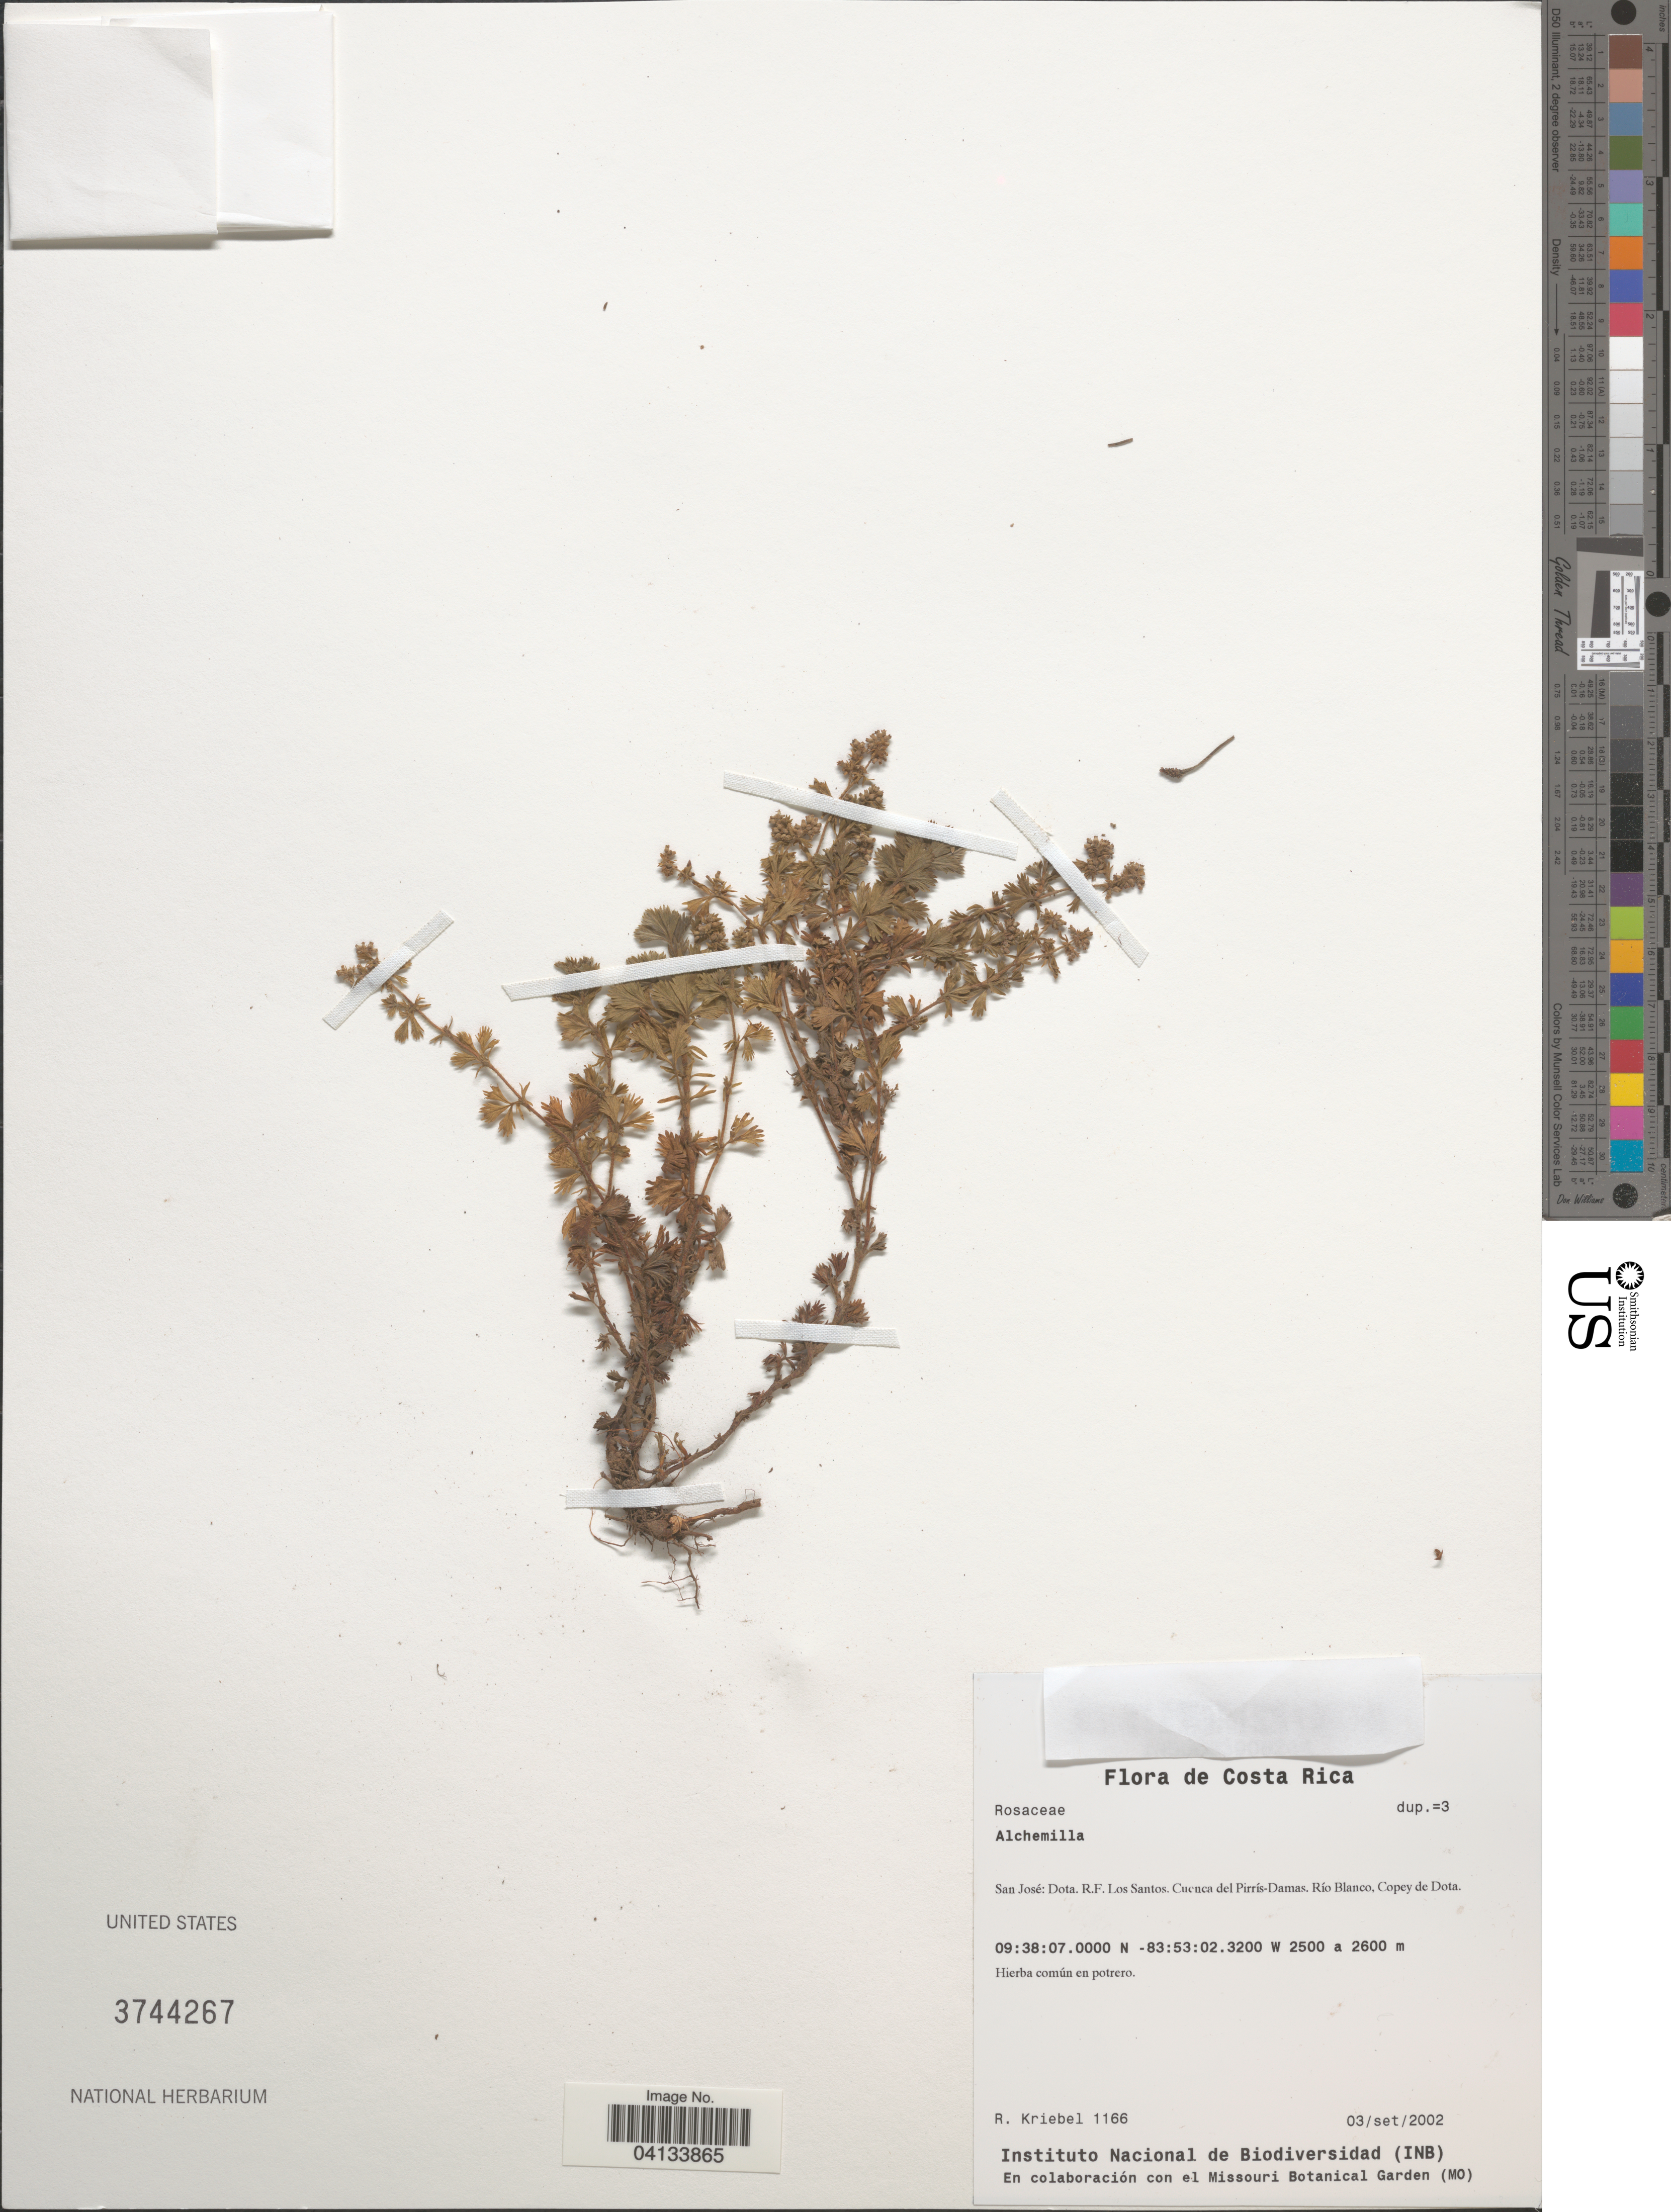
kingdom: Plantae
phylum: Tracheophyta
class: Magnoliopsida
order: Rosales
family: Rosaceae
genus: Alchemilla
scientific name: Alchemilla sp.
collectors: R. Kriebel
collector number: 1166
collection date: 2002-09-03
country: Costa Rica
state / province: San José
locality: Dota. R.F. Los Santos. Cuenca del Pirrís-Damas. Río Blanco, Copey de Dota.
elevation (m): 2500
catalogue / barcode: US 3744267